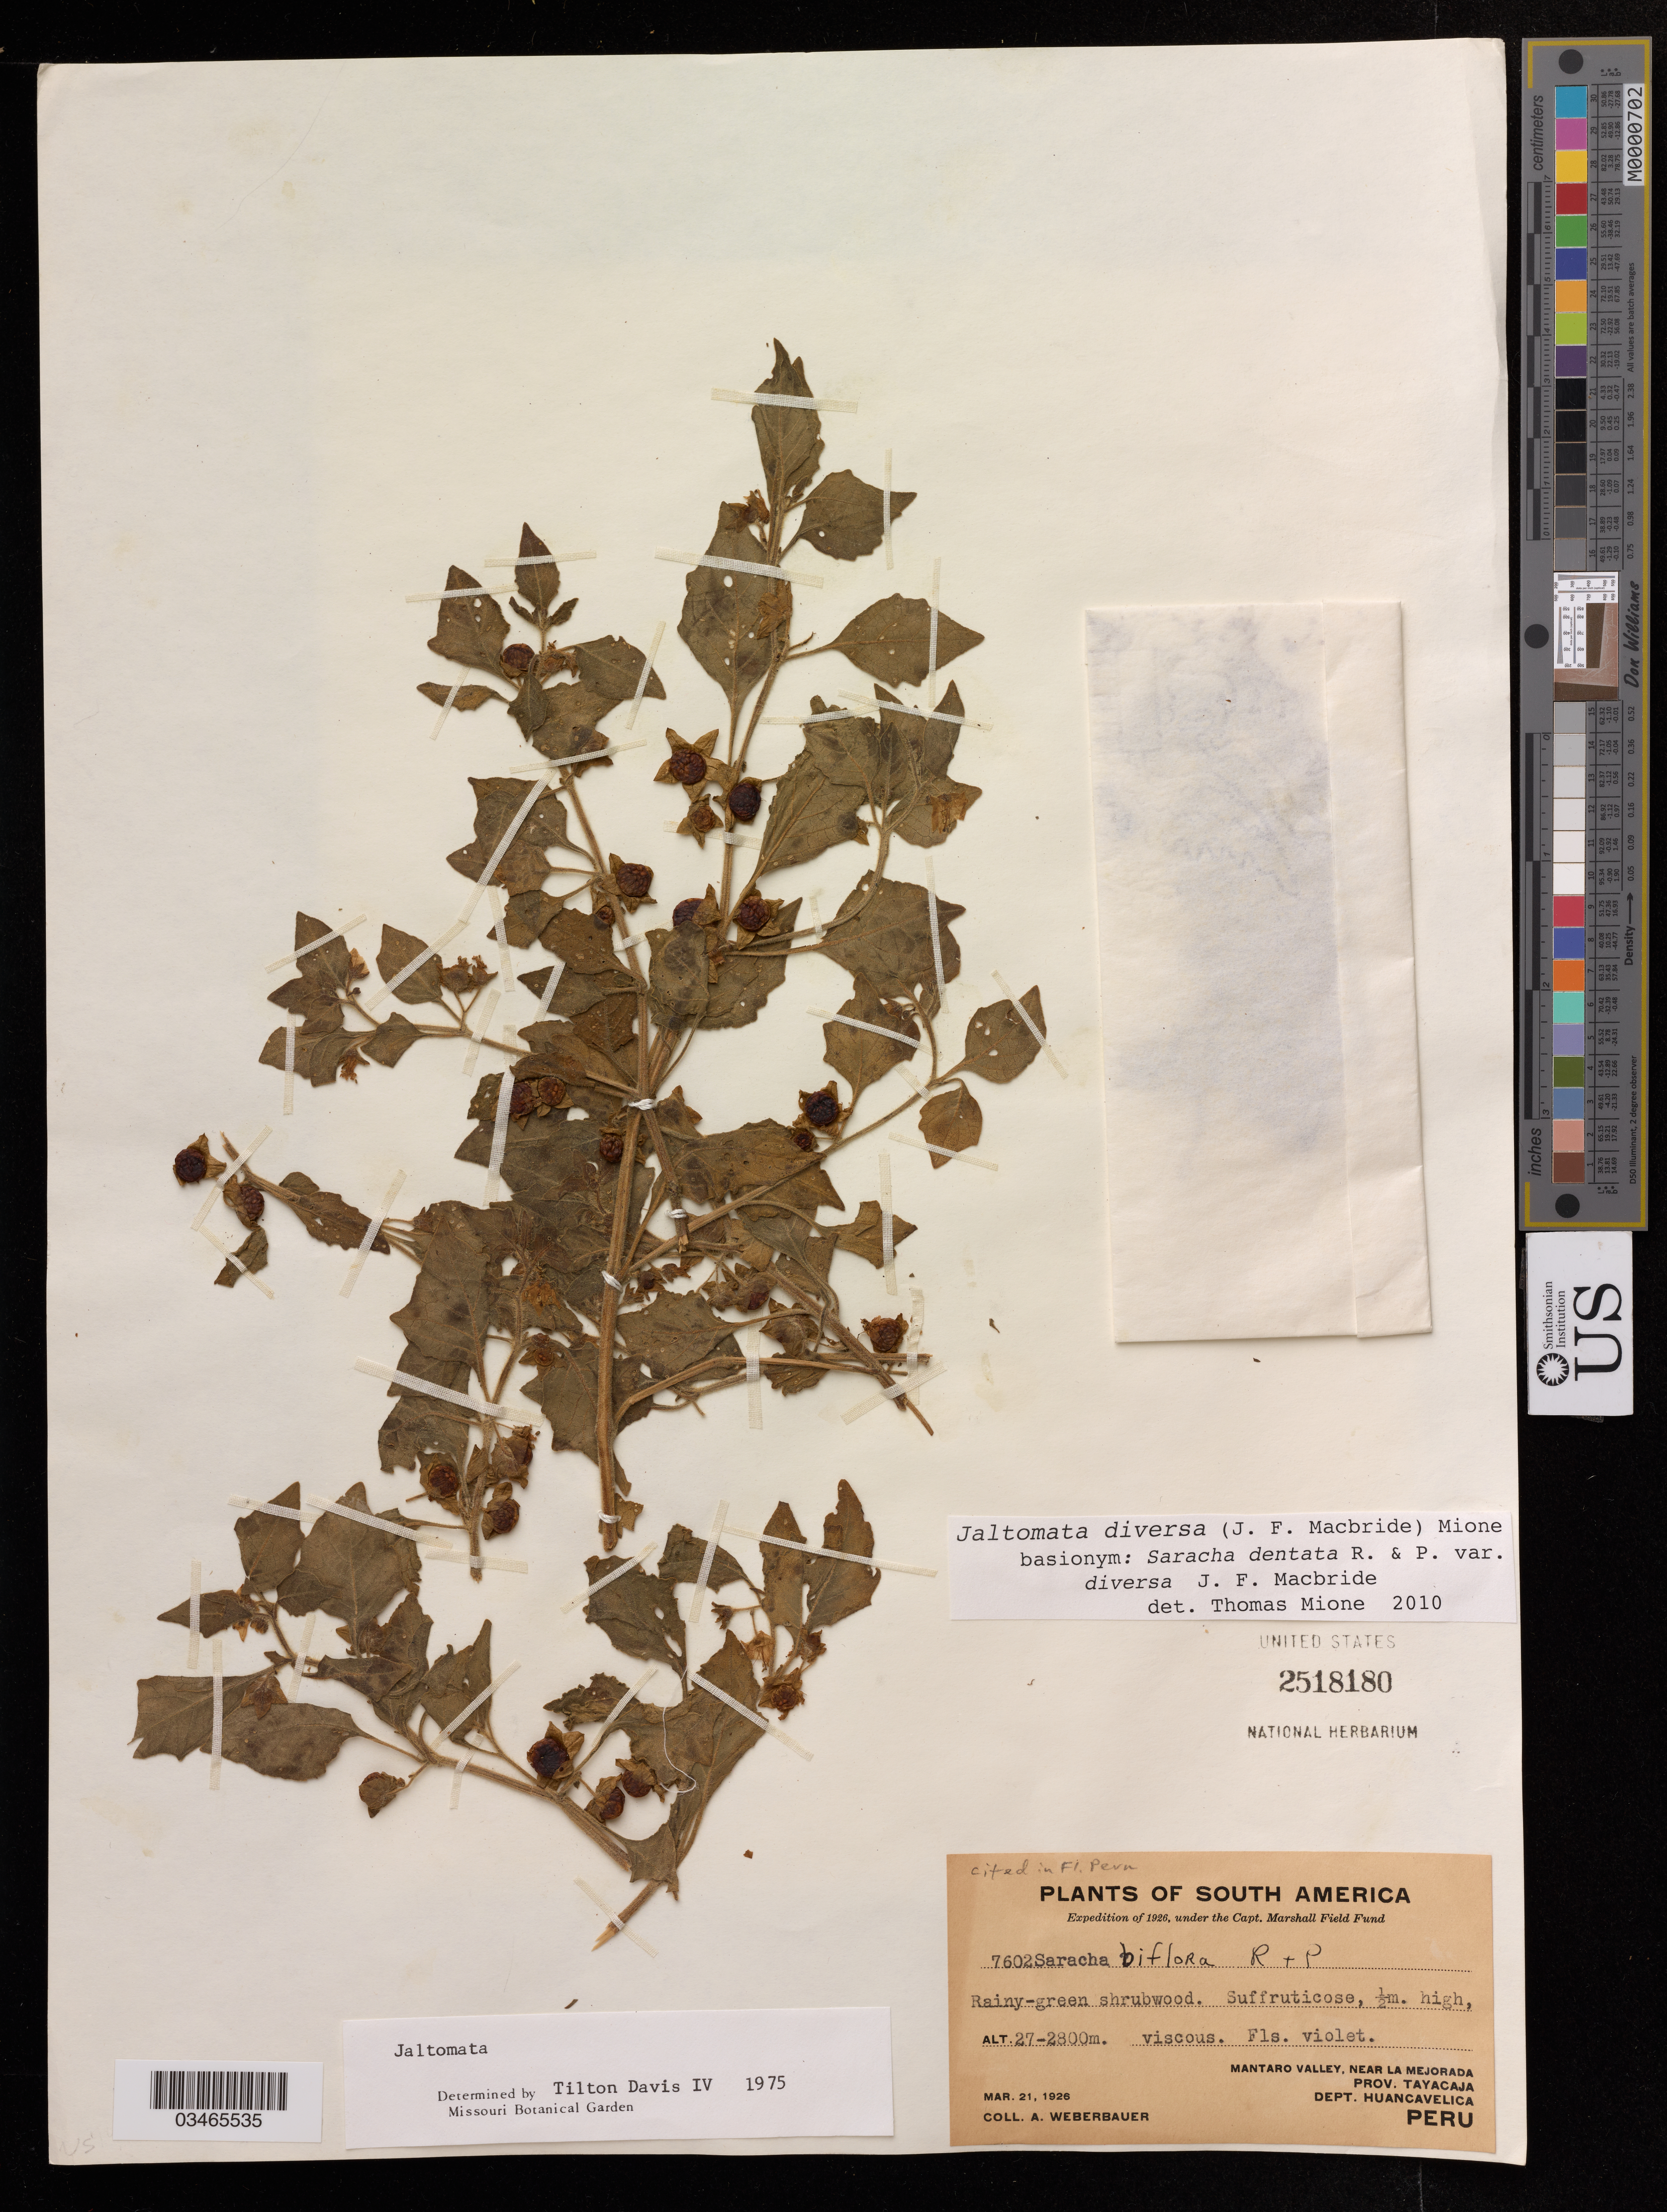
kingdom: Plantae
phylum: Tracheophyta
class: Magnoliopsida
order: Solanales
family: Solanaceae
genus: Jaltomata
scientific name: Jaltomata diversa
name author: (J.F. Macbr.) Mione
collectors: A. Weberbauer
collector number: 7602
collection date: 1926-03-21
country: Peru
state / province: Huancavelica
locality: Mantaro Valley, Near La Mejorada. Prov. Tayacaja.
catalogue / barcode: US 2518180